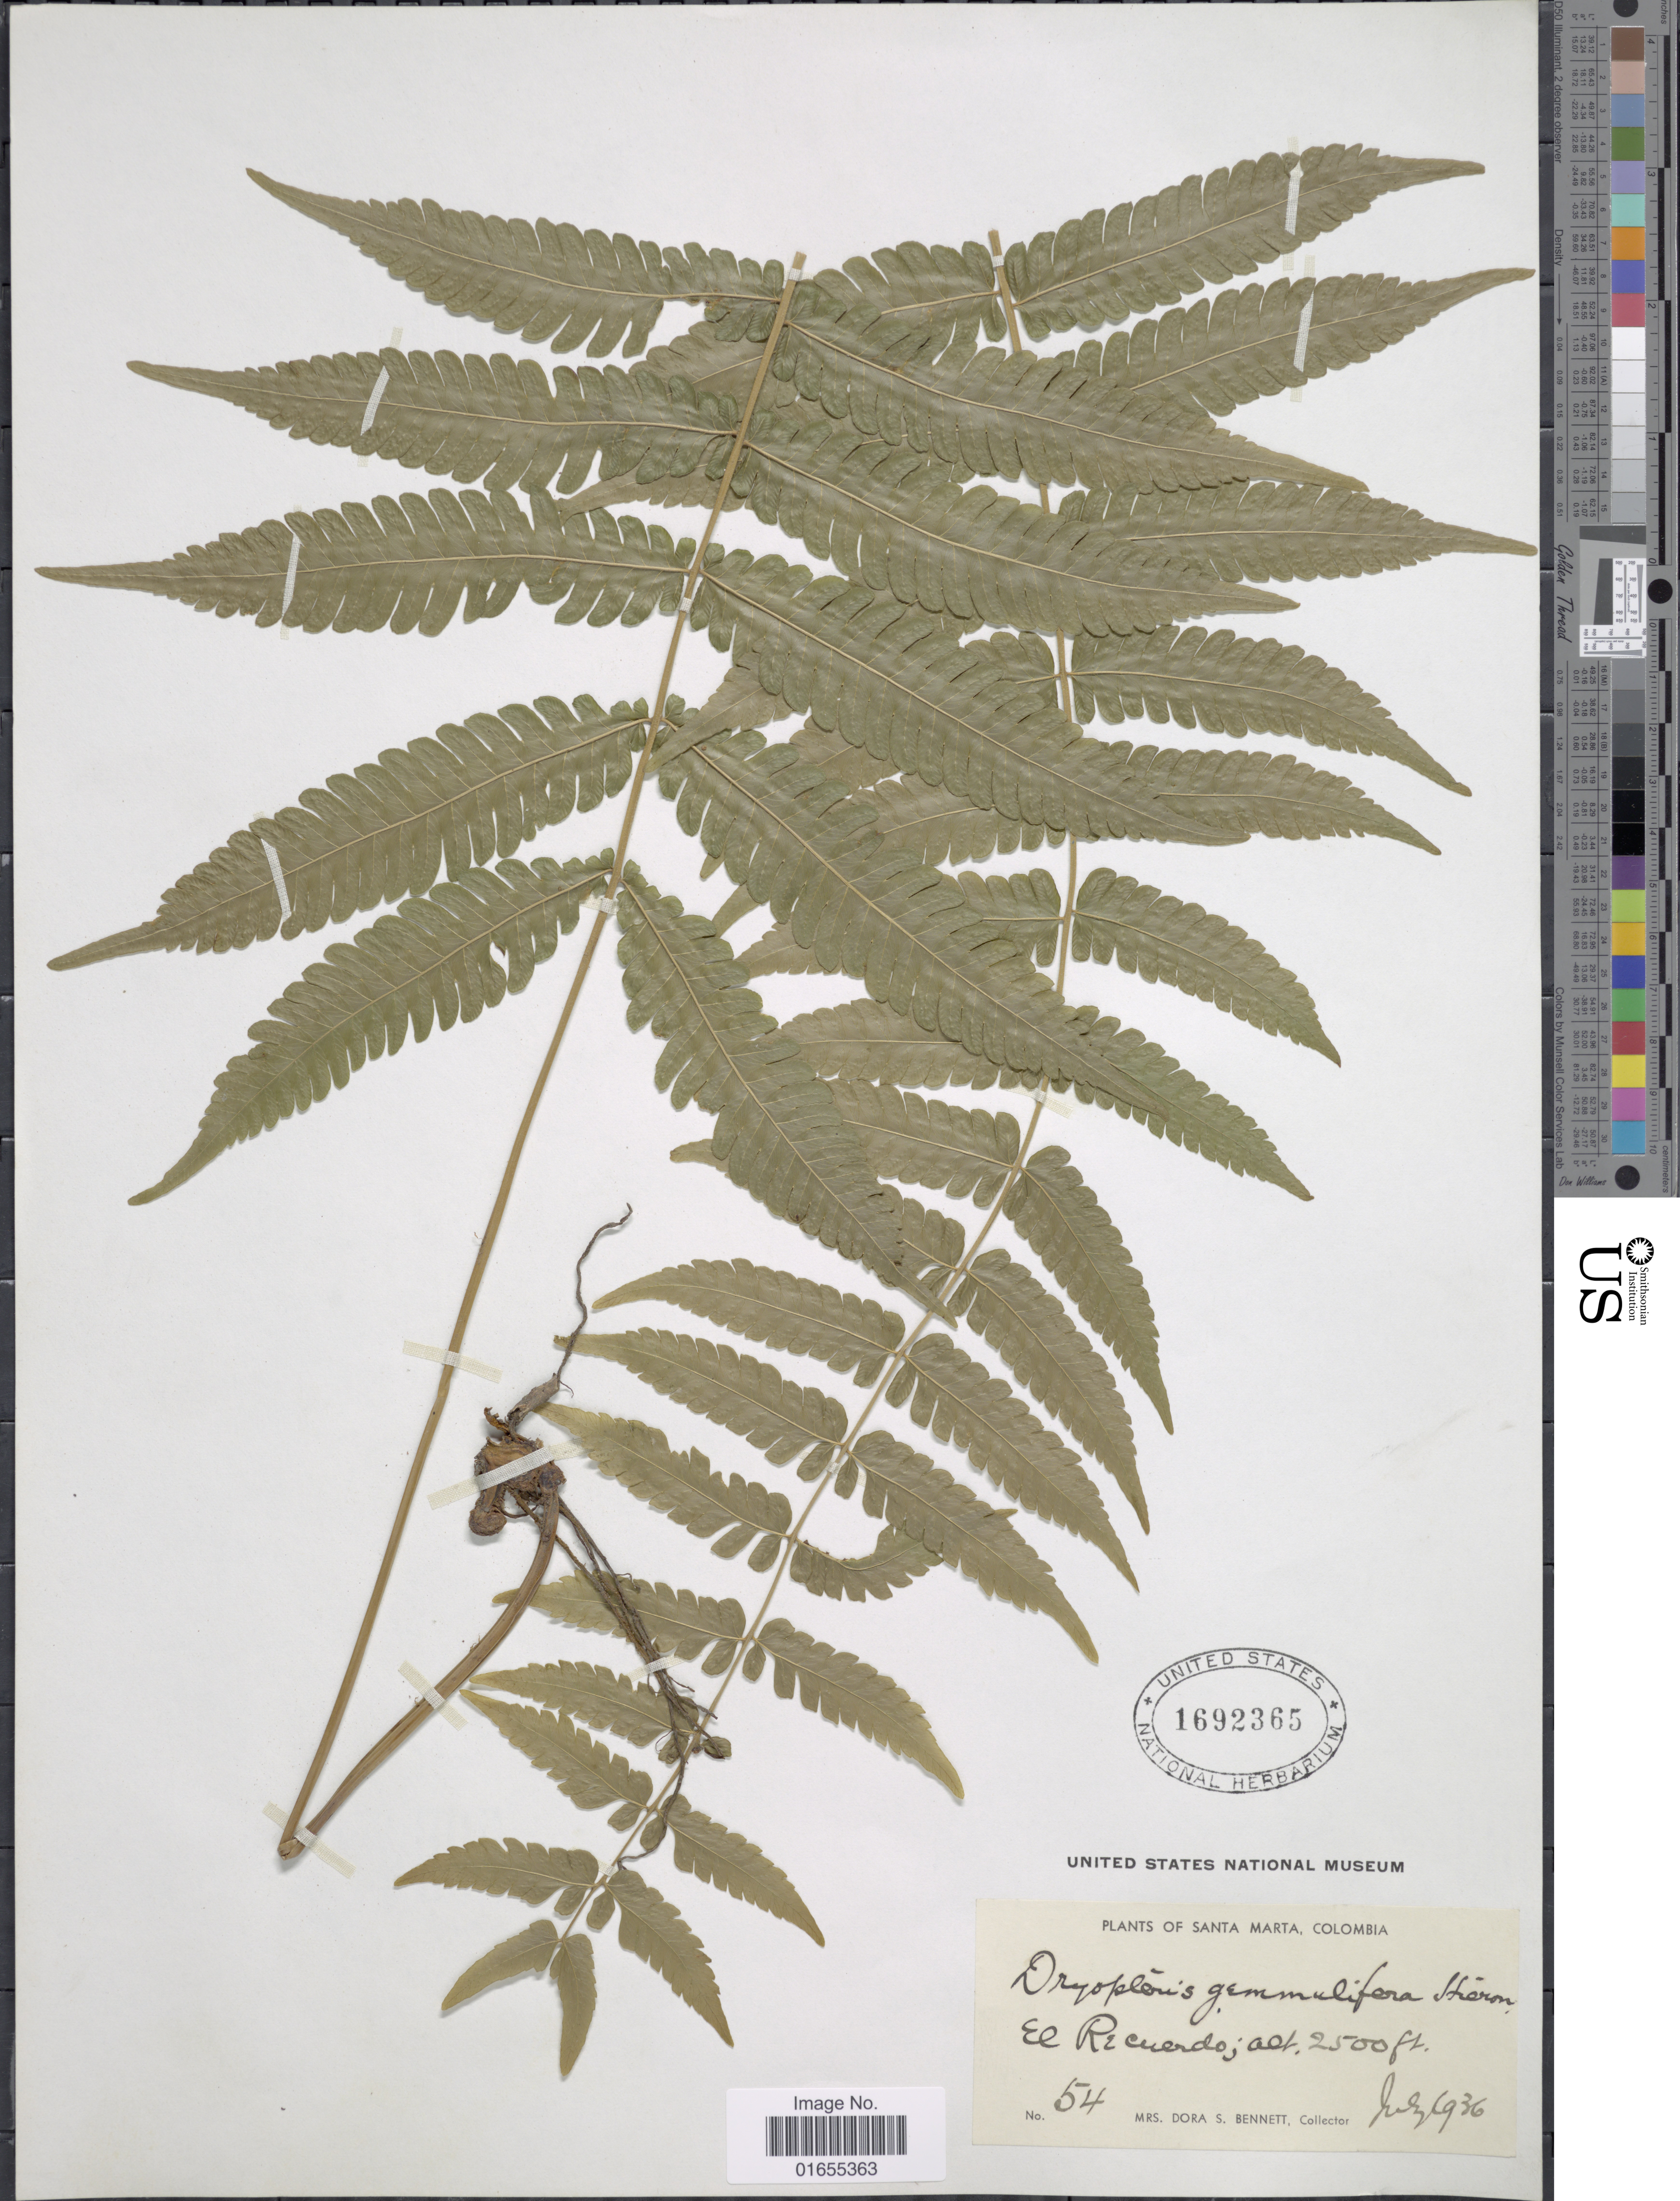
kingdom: Plantae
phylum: Tracheophyta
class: Polypodiopsida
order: Polypodiales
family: Thelypteridaceae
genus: Goniopteris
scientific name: Goniopteris gemmulifera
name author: (Hieron.) A.R. Sm. & D. Löve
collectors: D. Bennett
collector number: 54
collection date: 1936-07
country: Colombia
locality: Santa Marta, El Recuerdo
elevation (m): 762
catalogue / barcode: US 1692365